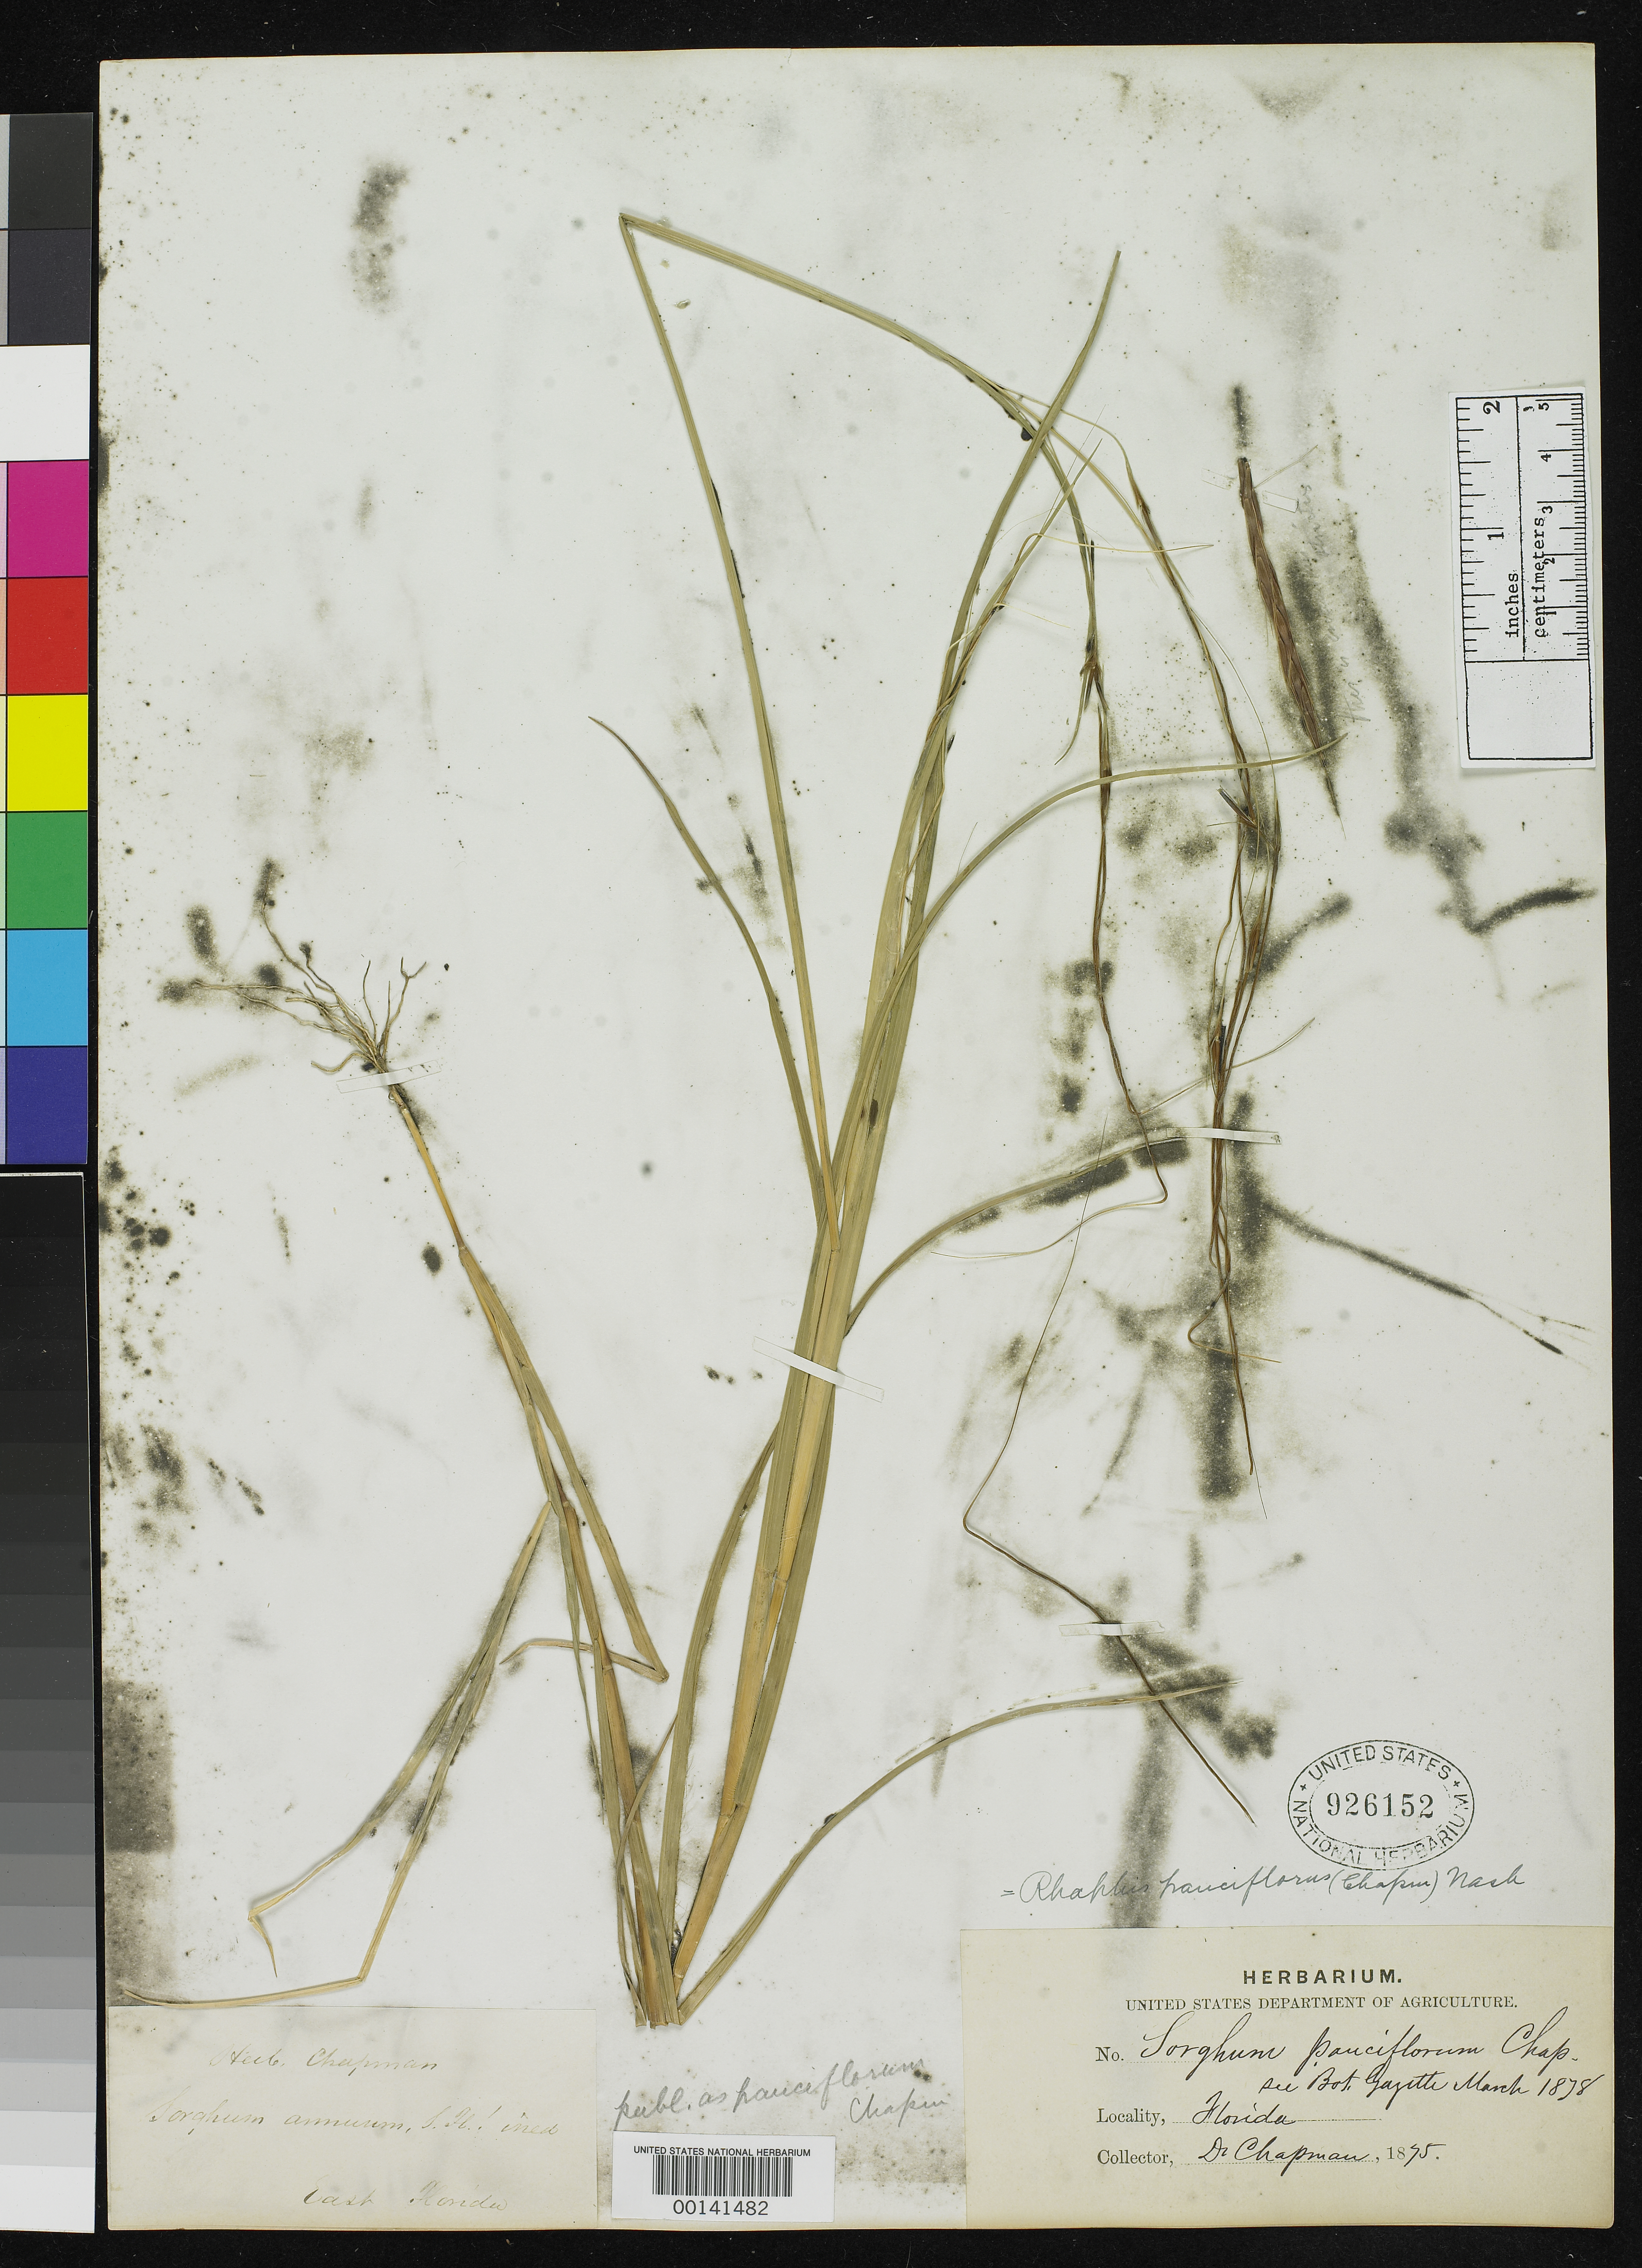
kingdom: Plantae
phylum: Tracheophyta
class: Liliopsida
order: Poales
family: Poaceae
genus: Sorghum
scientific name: Sorghum pauciflorum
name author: Chapm.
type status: Isotype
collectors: A. W. Chapman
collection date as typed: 1875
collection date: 1875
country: United States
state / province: Florida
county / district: Duval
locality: Near Jacksonville.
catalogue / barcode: US 926152